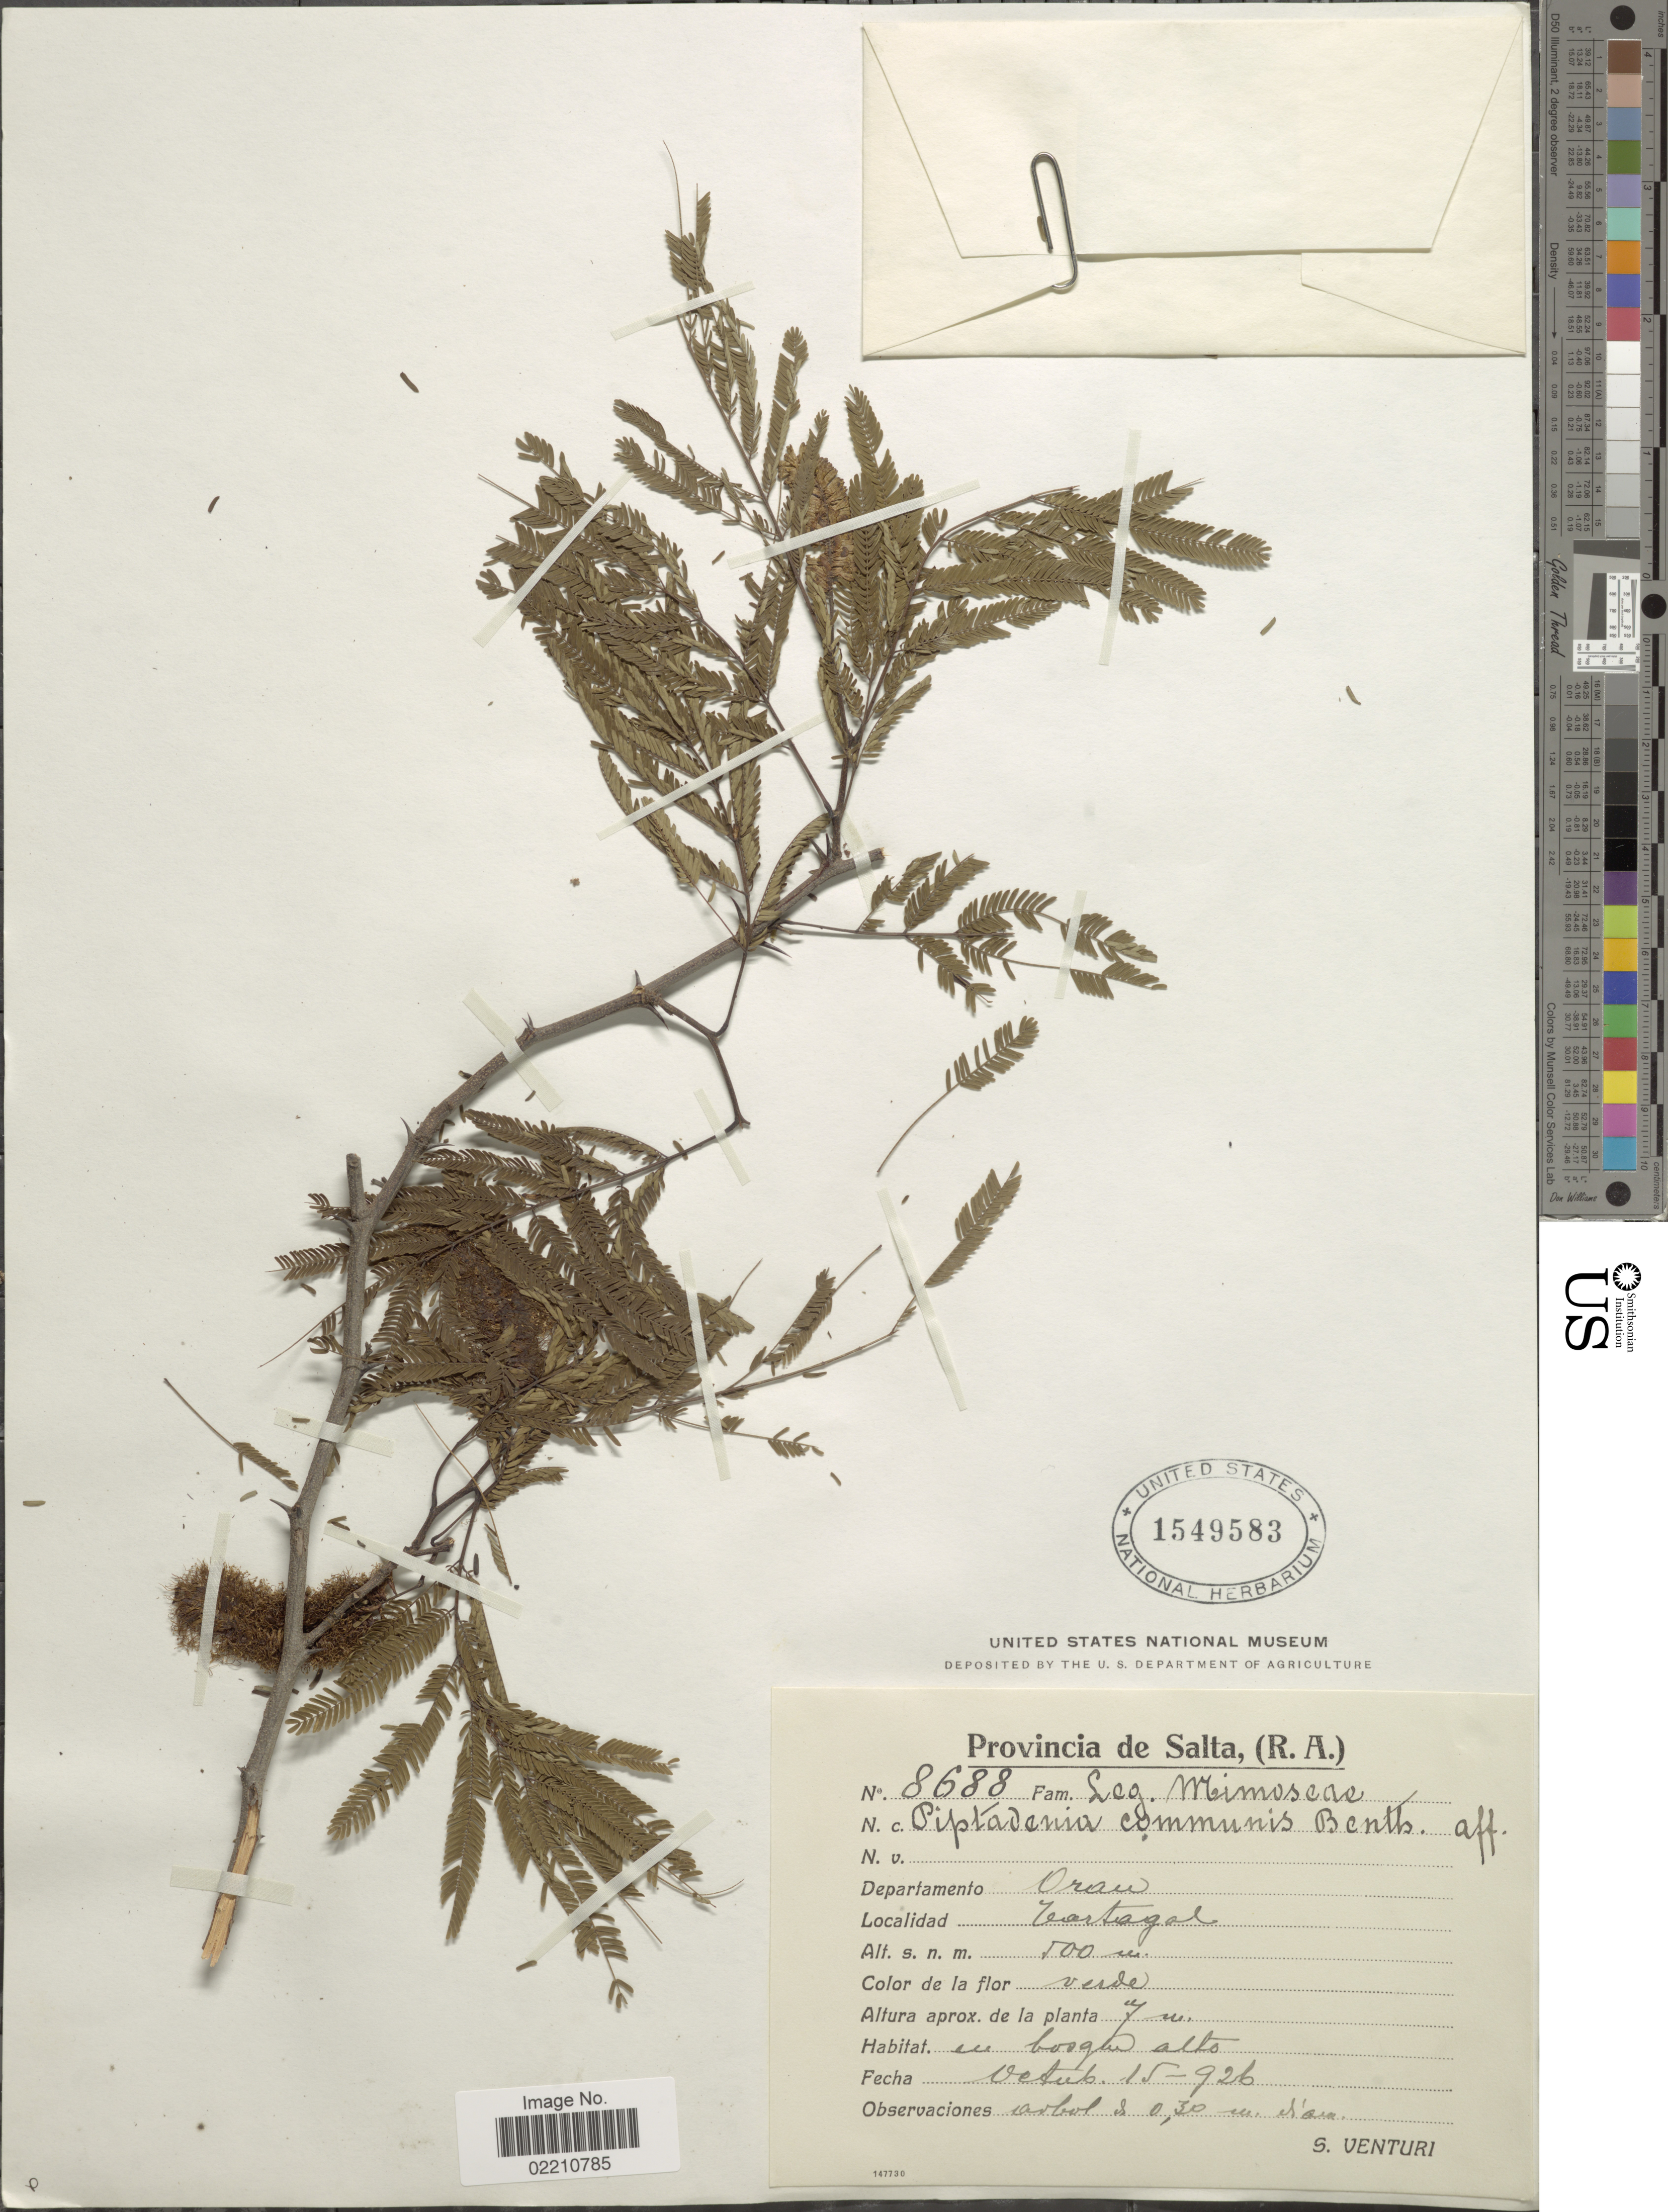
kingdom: Plantae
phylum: Tracheophyta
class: Magnoliopsida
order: Fabales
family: Fabaceae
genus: Lachesiodendron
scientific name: Lachesiodendron viridiflorum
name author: (Kunth) P.G. Ribeiro et al.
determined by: Strong, Mark T., (BOT), Smithsonian Institution - National Museum of Natural History (UNITED STATES)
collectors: S. Venturi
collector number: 8688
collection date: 1926-10-15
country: Argentina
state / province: Salta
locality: Provincia de Salta, (R.A.), Departamento Oran, Tartagal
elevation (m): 500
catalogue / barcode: US 1549583